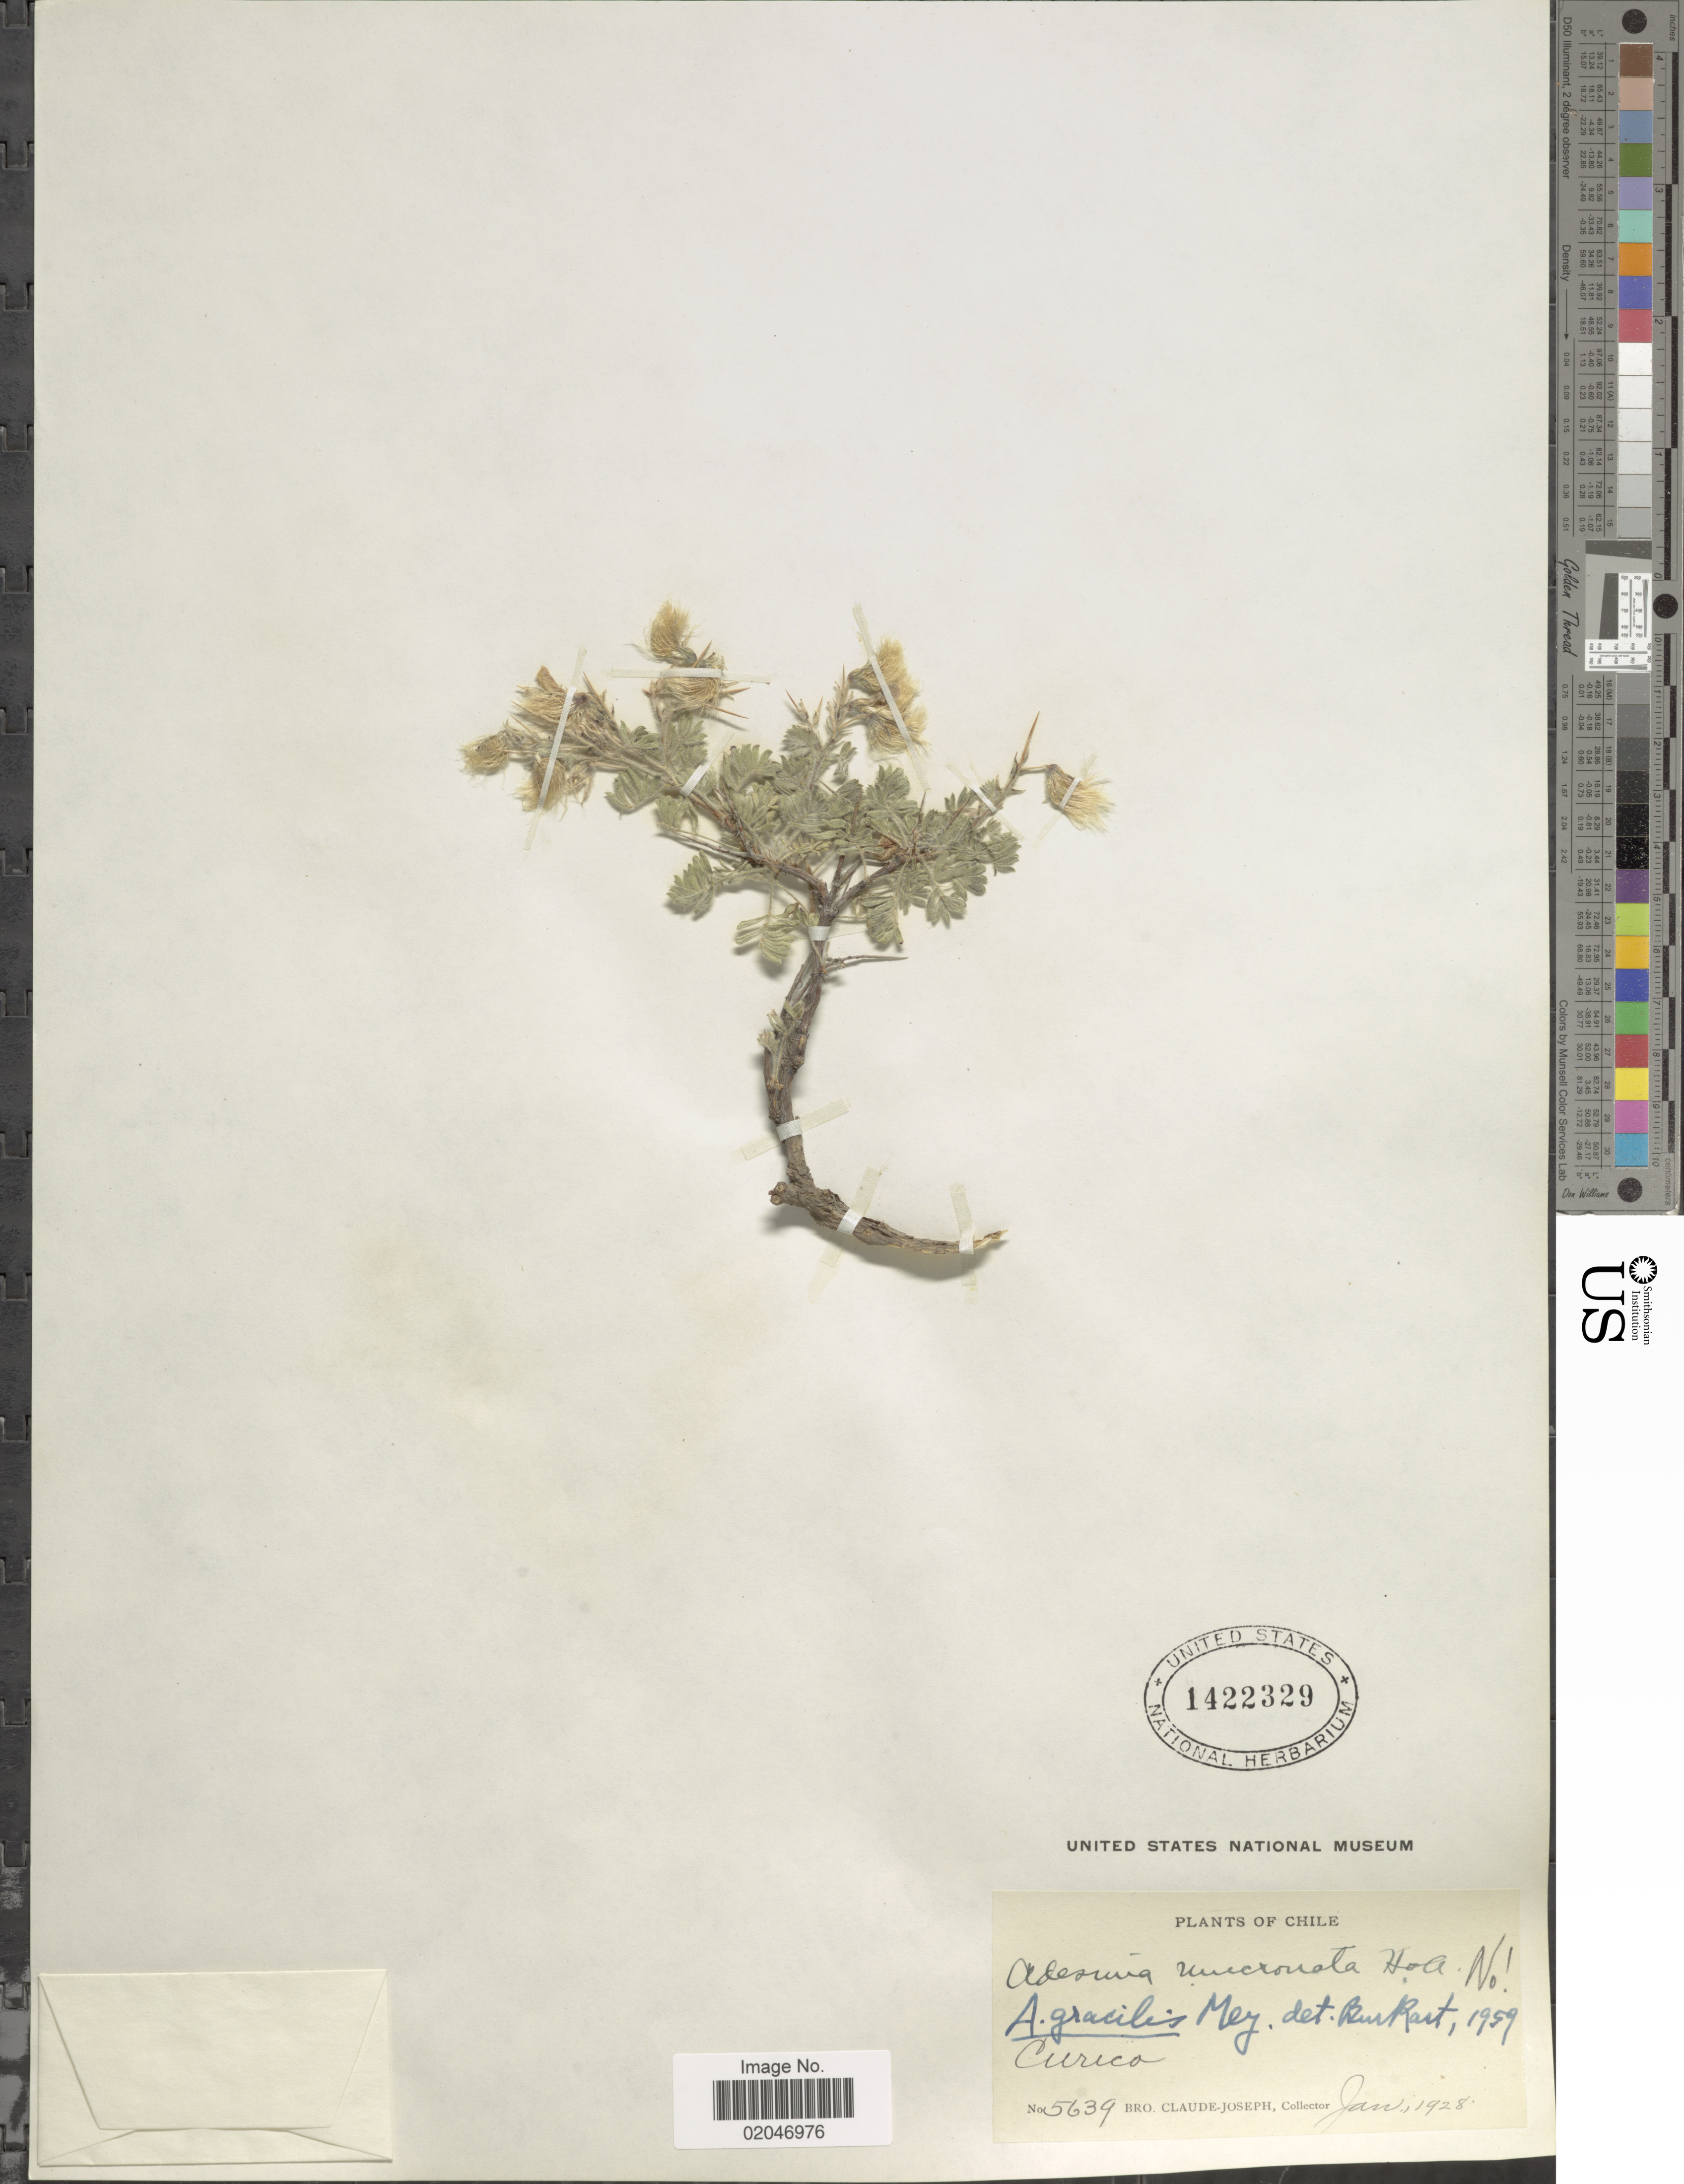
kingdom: Plantae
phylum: Tracheophyta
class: Magnoliopsida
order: Fabales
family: Fabaceae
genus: Adesmia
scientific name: Adesmia gracilis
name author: Meyen ex Vogel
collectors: Bro. Claude-Joseph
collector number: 5639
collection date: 1928-01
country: Chile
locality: Curico.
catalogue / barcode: US 1422329